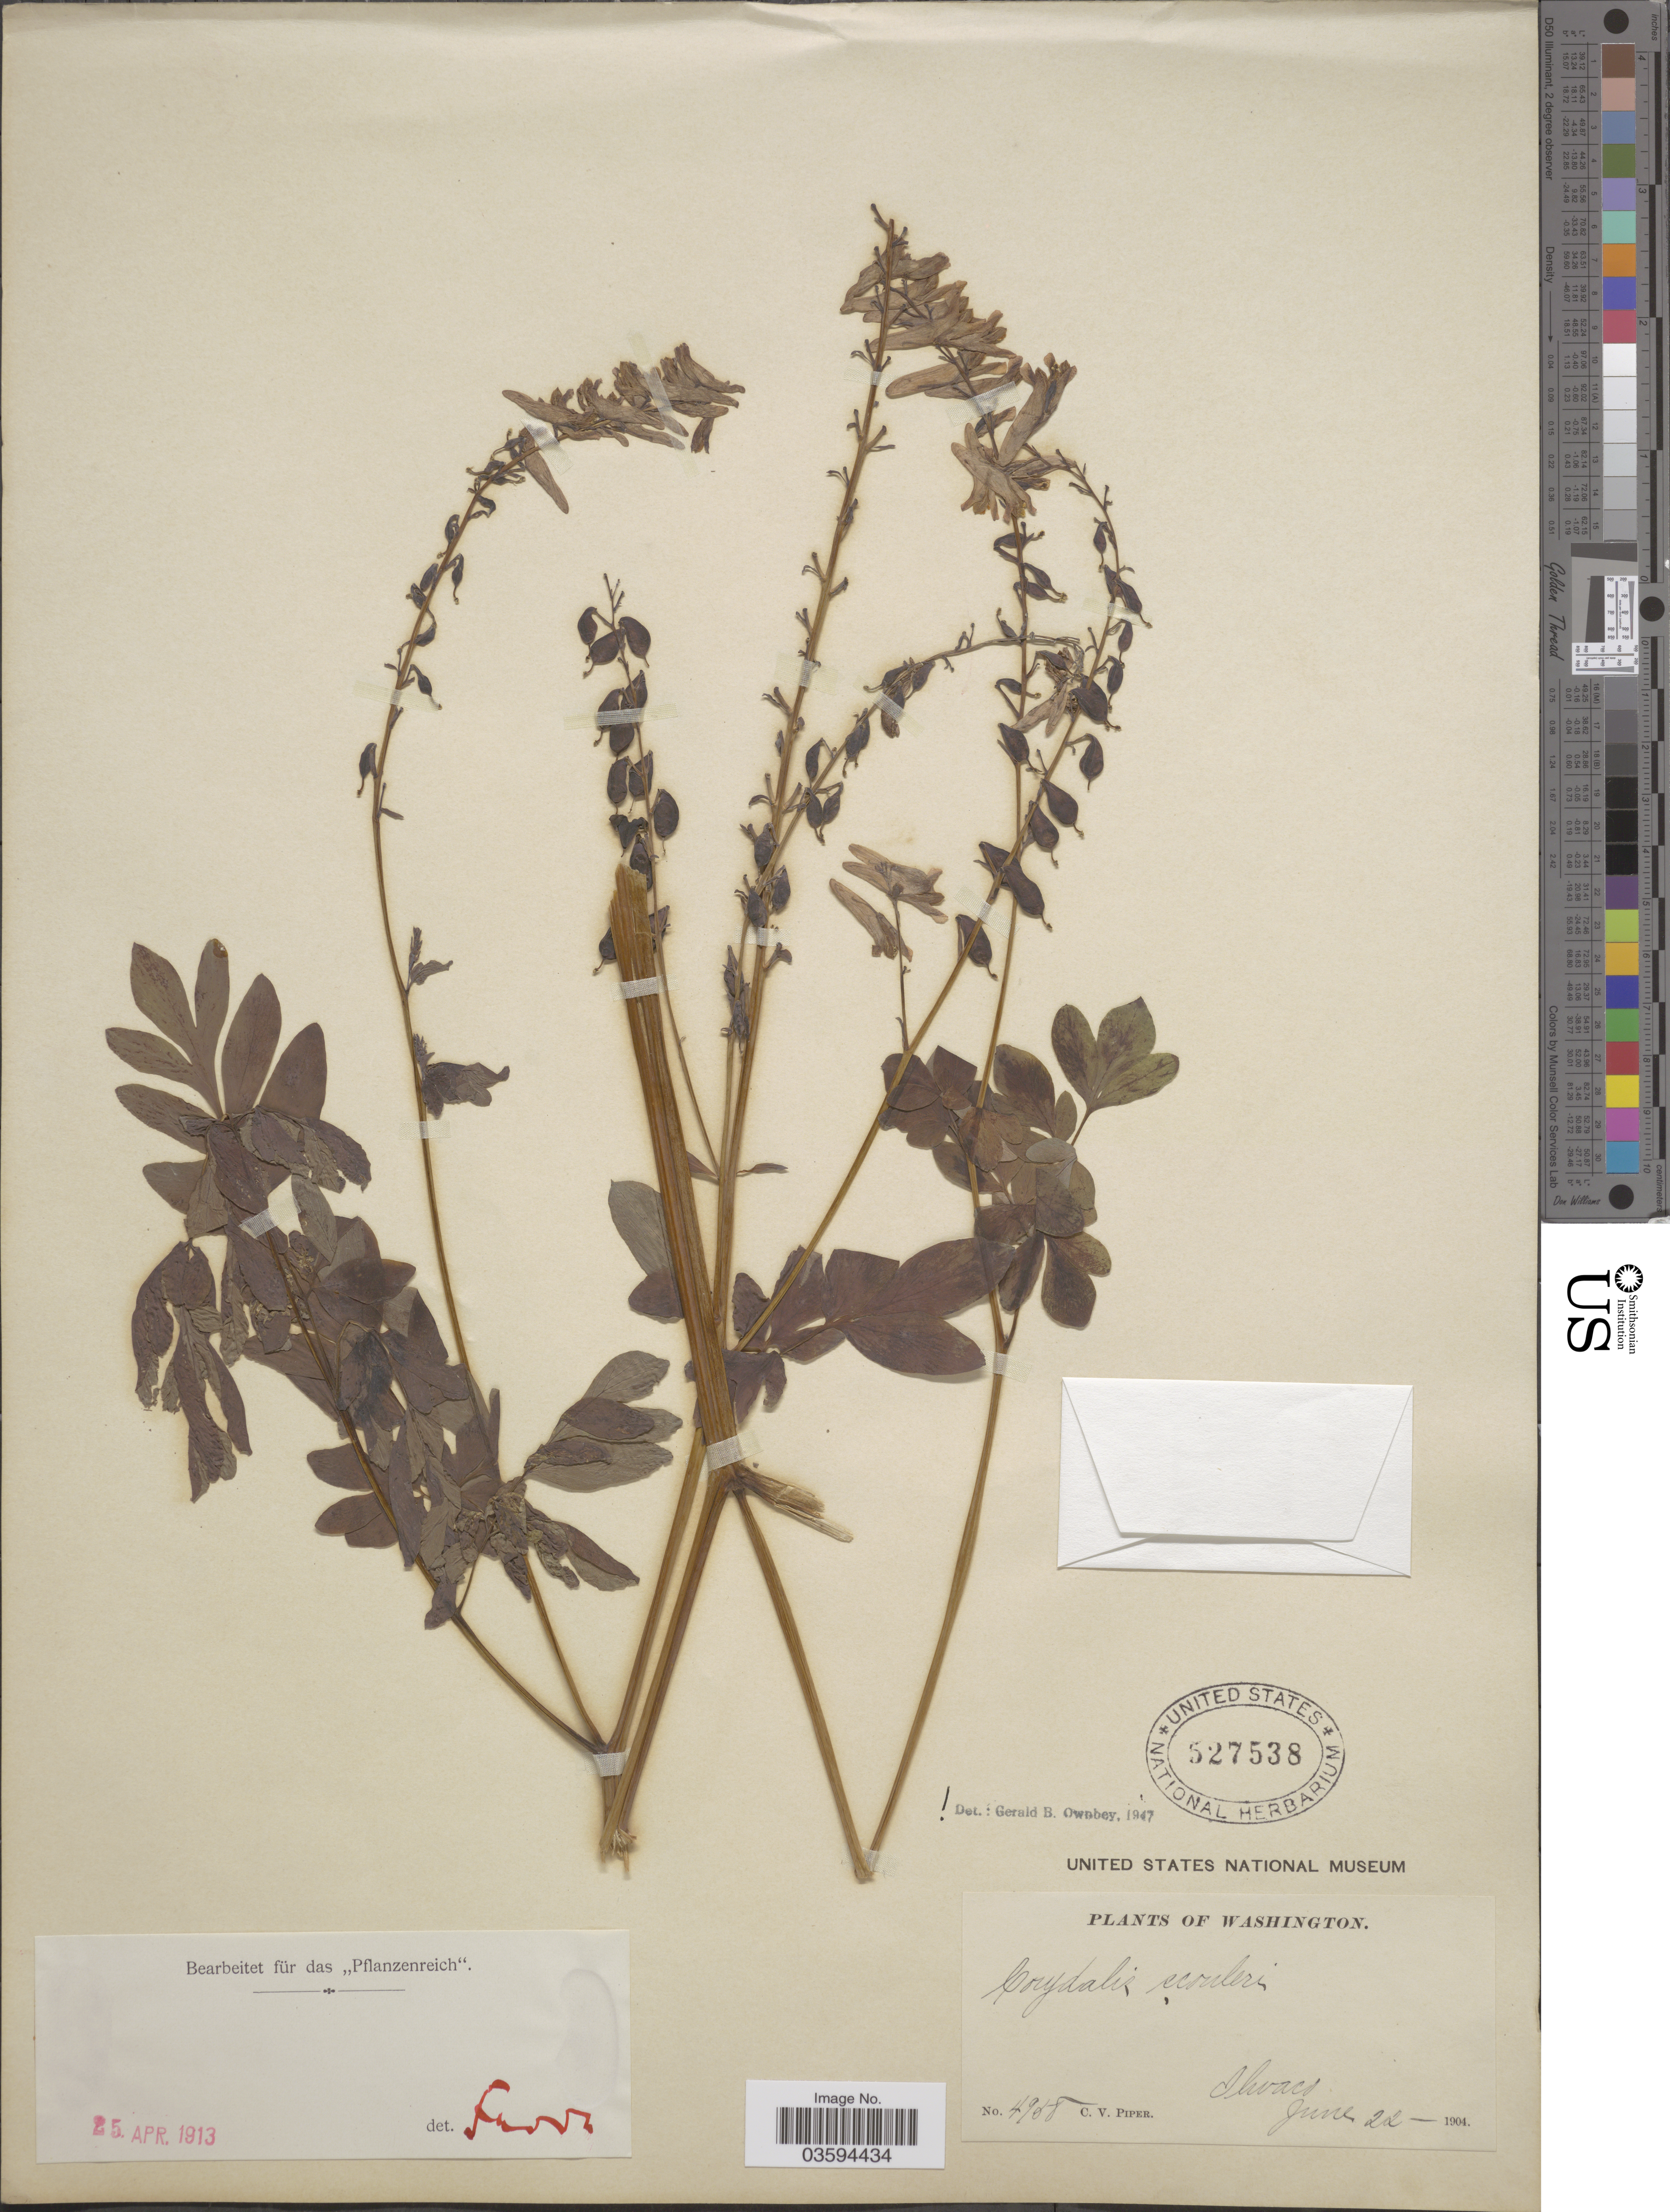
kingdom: Plantae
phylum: Tracheophyta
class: Magnoliopsida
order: Ranunculales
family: Papaveraceae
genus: Corydalis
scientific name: Corydalis scouleri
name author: Hook.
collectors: C. V. Piper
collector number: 4958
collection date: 1904-06-22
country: United States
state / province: Washington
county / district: Pacific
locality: Ilwaco.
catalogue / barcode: US 527538